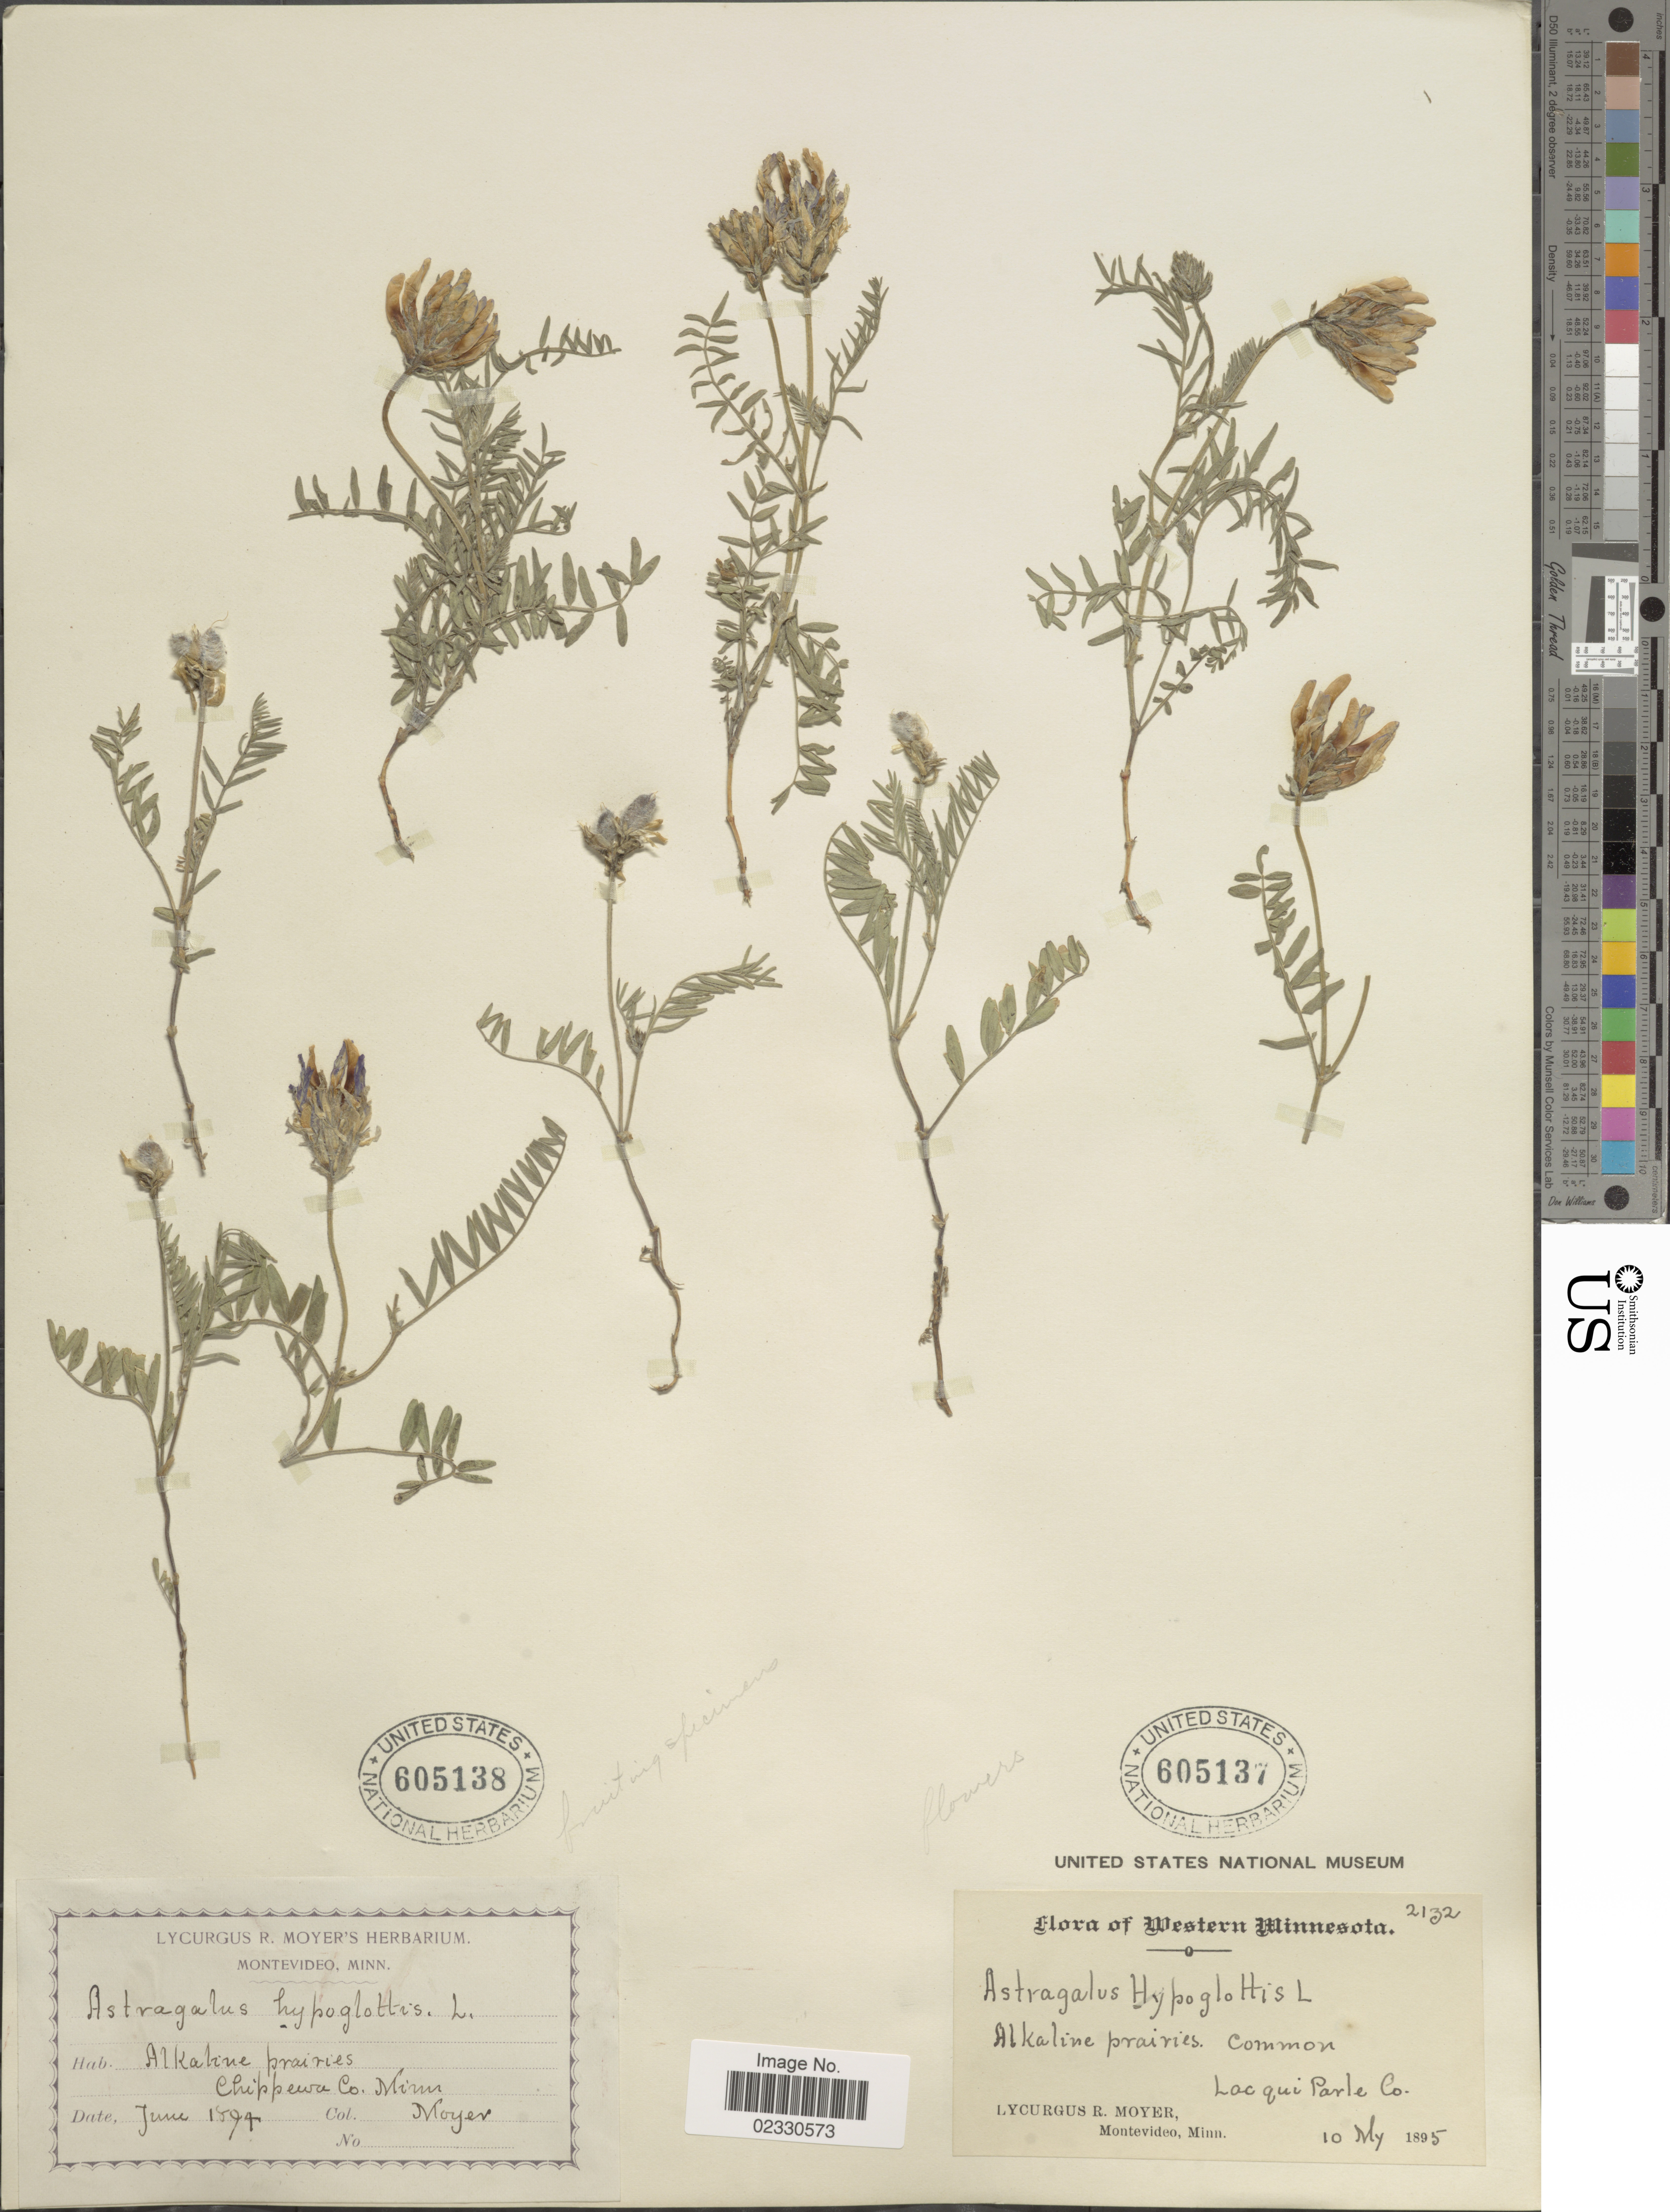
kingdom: Plantae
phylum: Tracheophyta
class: Magnoliopsida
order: Fabales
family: Fabaceae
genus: Astragalus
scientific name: Astragalus dasyglottis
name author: DC.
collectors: L. Moyer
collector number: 2132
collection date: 1895-05-10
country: United States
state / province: Minnesota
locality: Western Minnesota, Locqui Parle Co.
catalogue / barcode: US 605137-2